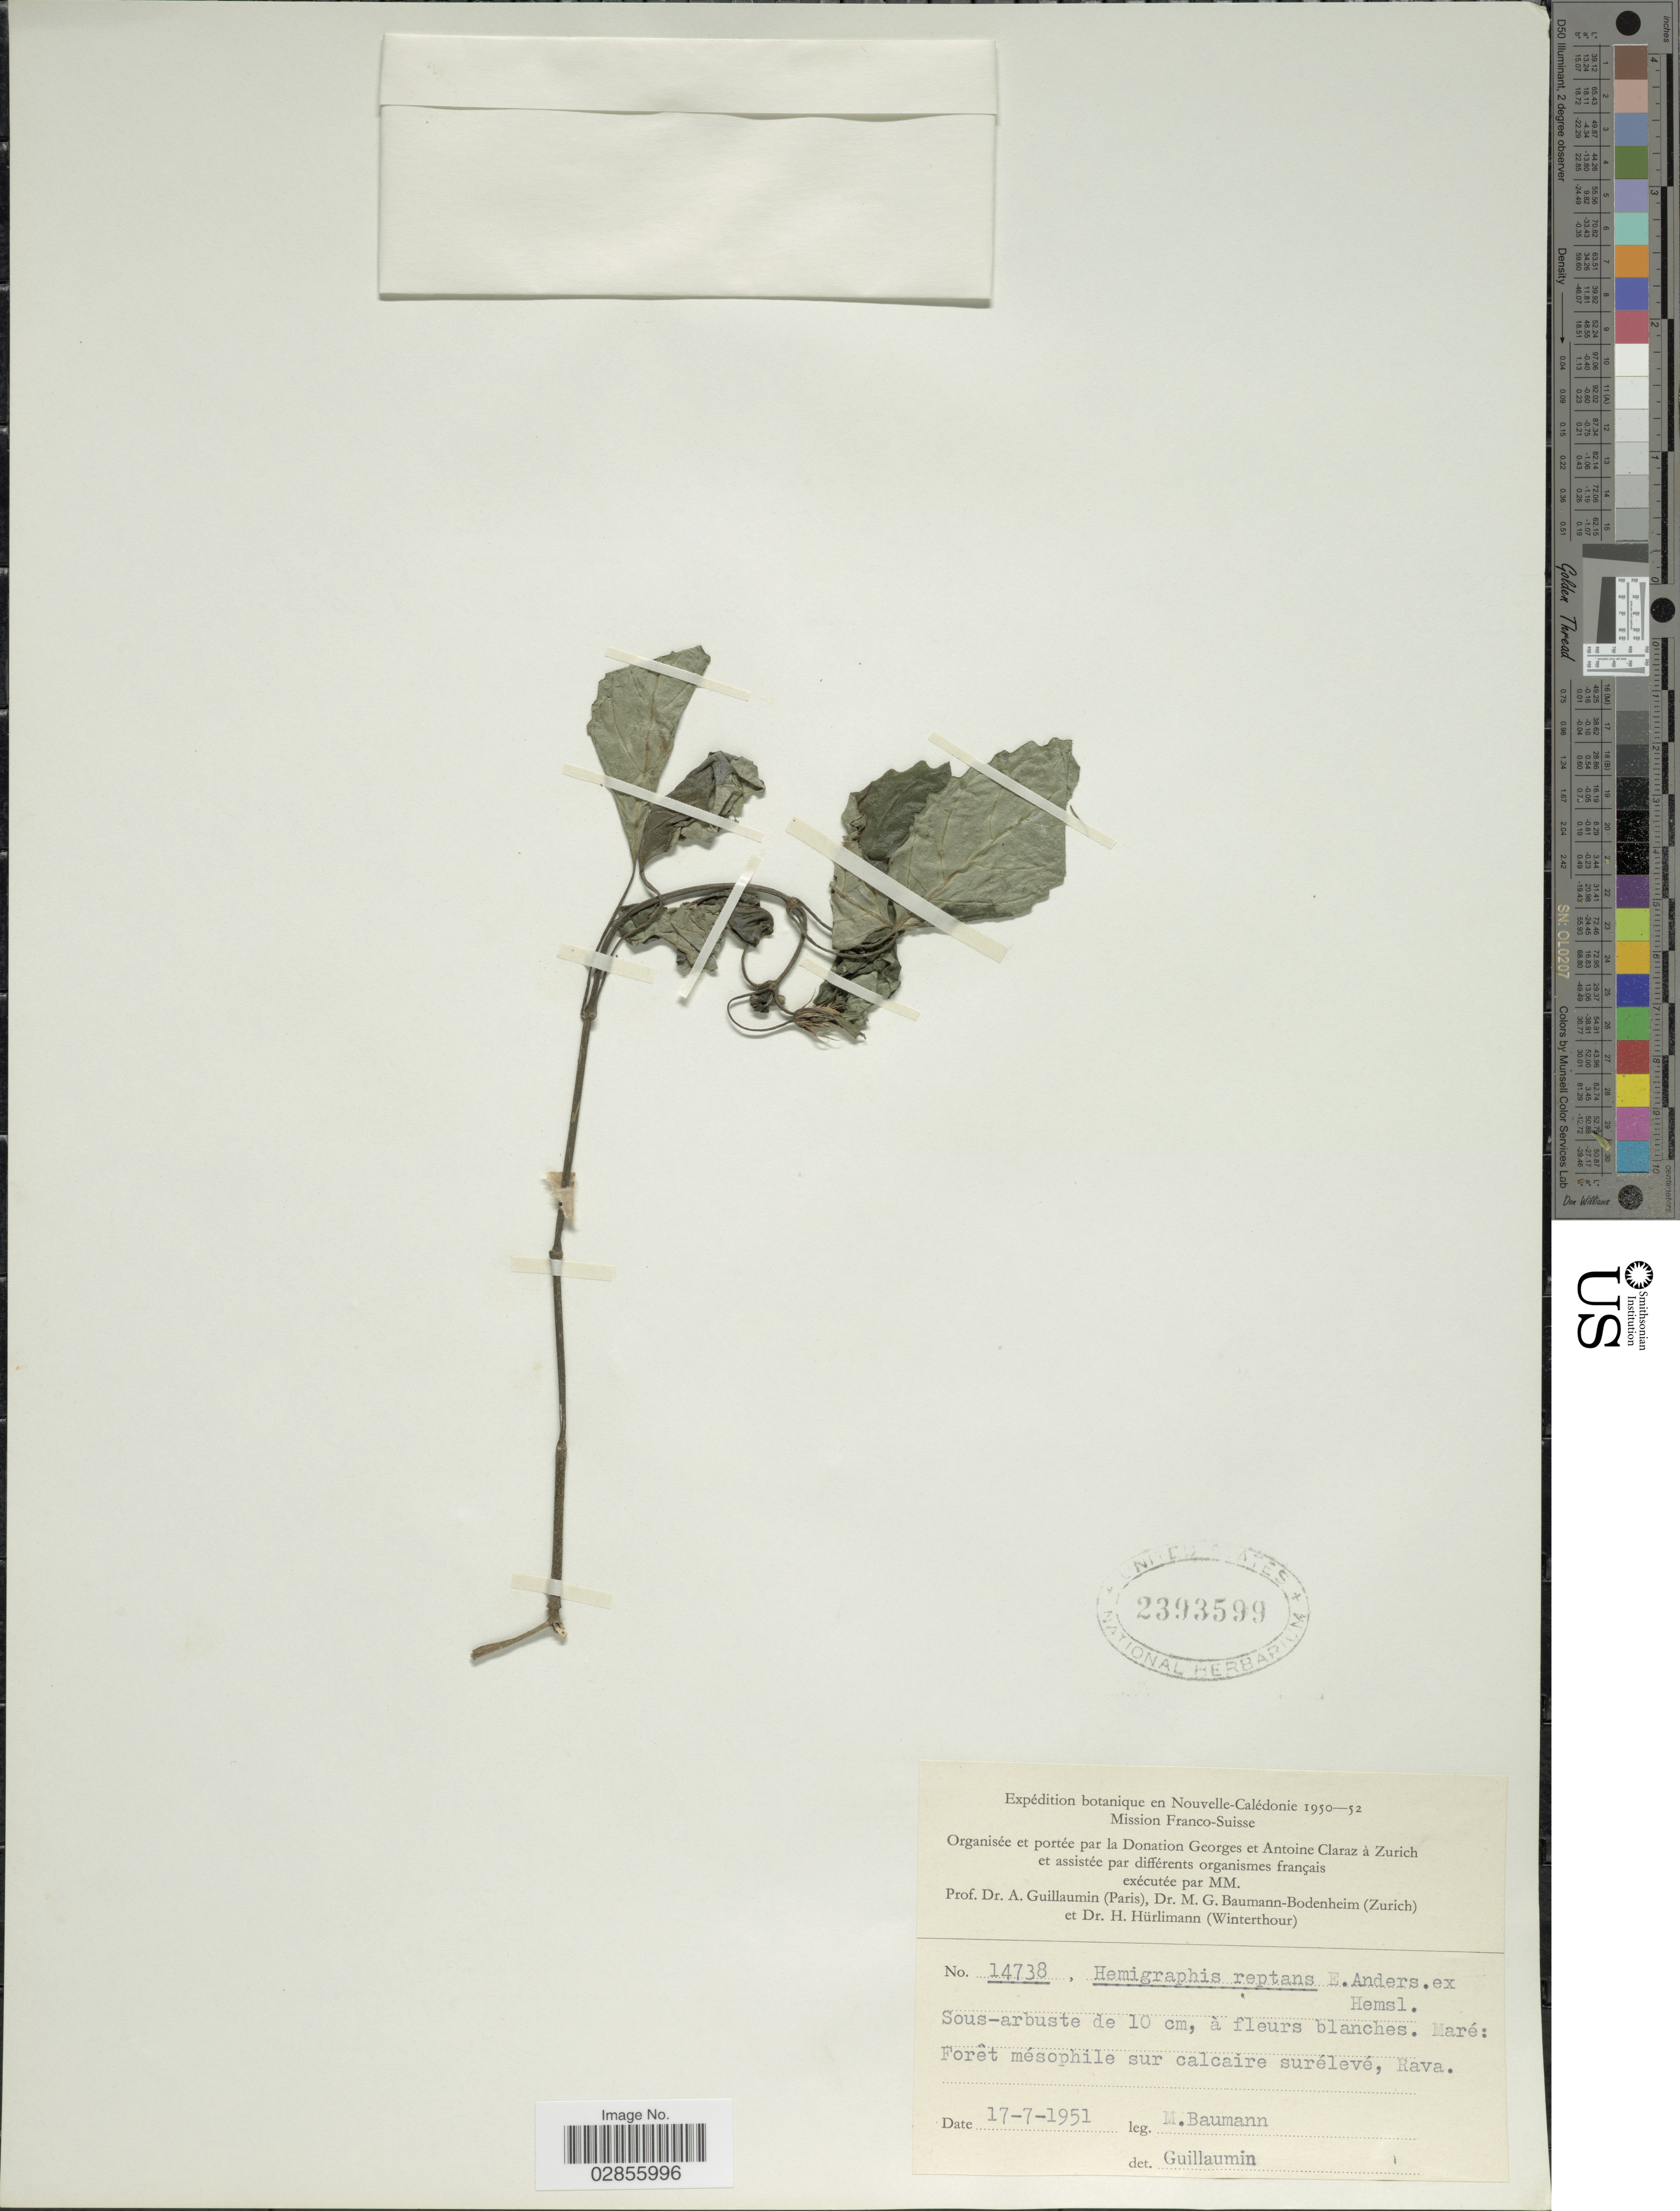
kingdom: Plantae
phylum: Tracheophyta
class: Magnoliopsida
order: Lamiales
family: Acanthaceae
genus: Strobilanthes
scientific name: Strobilanthes reptans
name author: (G. Forst.) Moylan ex Y.F. Deng & J.R.I. Wood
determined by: Wagner, W. L., (BOT), Smithsonian Institution - National Museum of Natural History (UNITED STATES)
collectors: M. Baumann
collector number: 14738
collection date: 1951-07-17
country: New Caledonia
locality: Nouvelle-Calédonie. Mission Franco-Suisse. Rava.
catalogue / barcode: US 2393599